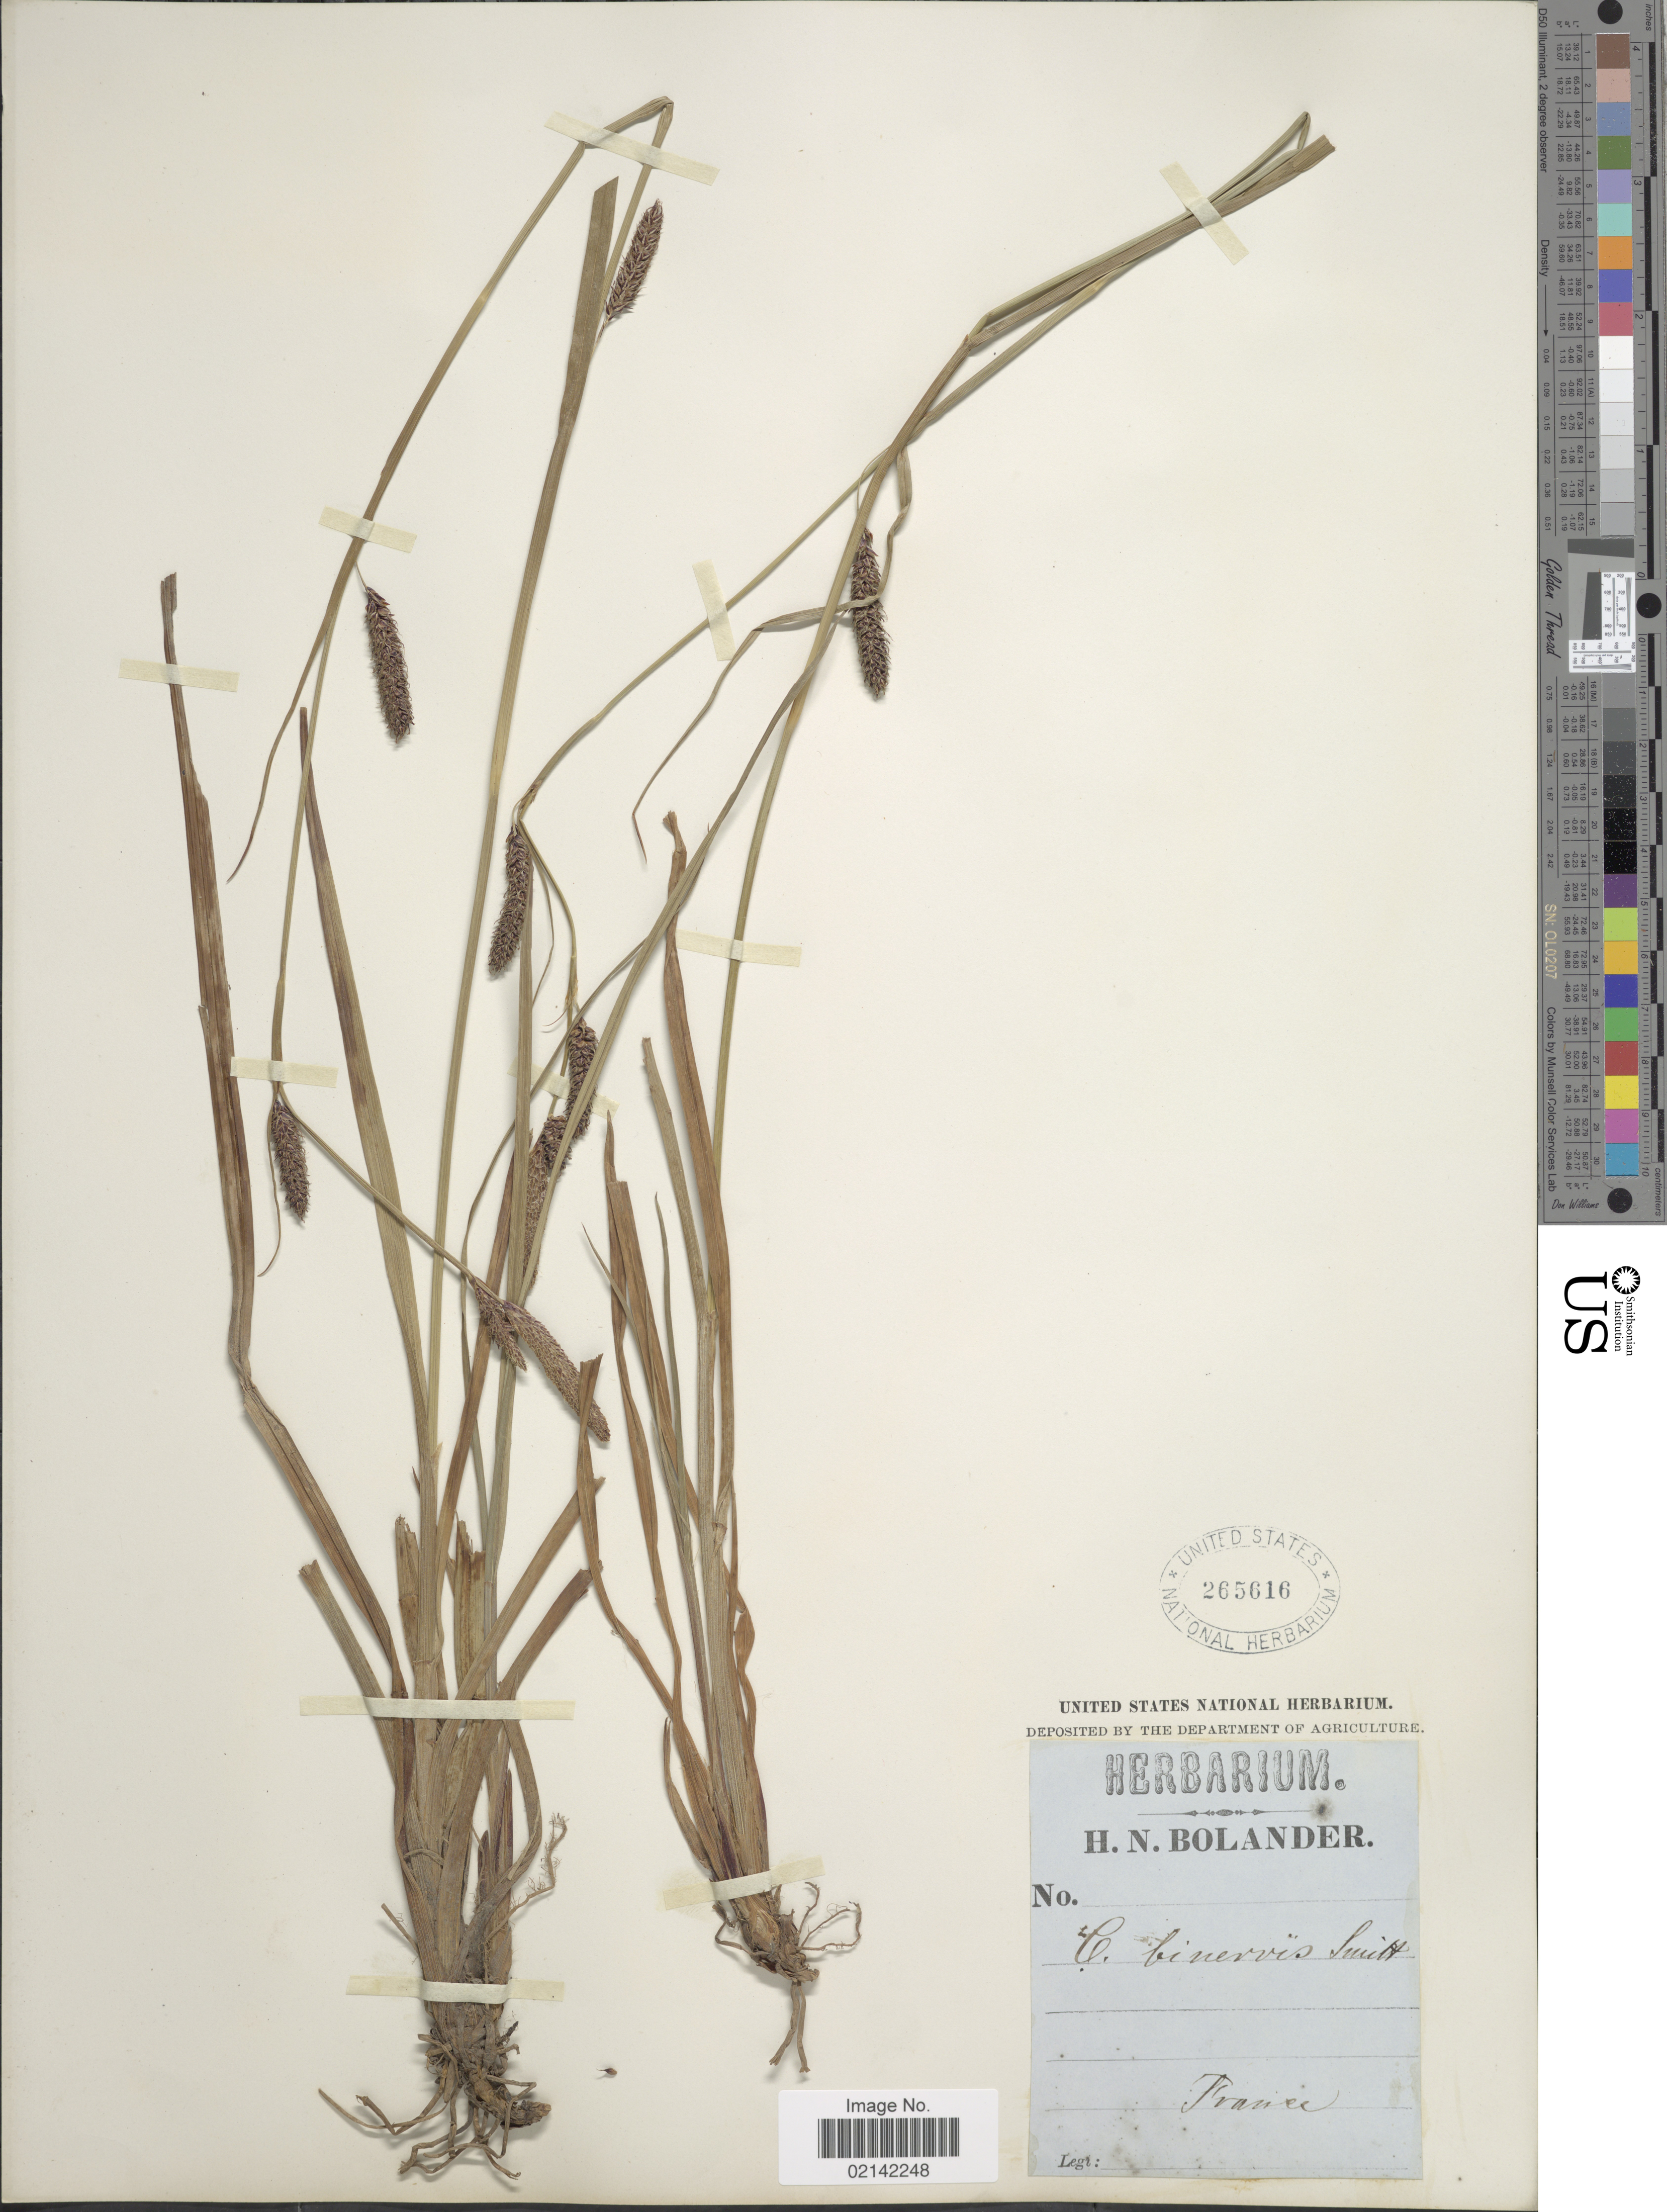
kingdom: Plantae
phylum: Tracheophyta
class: Liliopsida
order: Poales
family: Cyperaceae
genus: Carex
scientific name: Carex binervis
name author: Sm.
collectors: H. N. Bolander (herbarium)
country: France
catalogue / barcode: US 265616